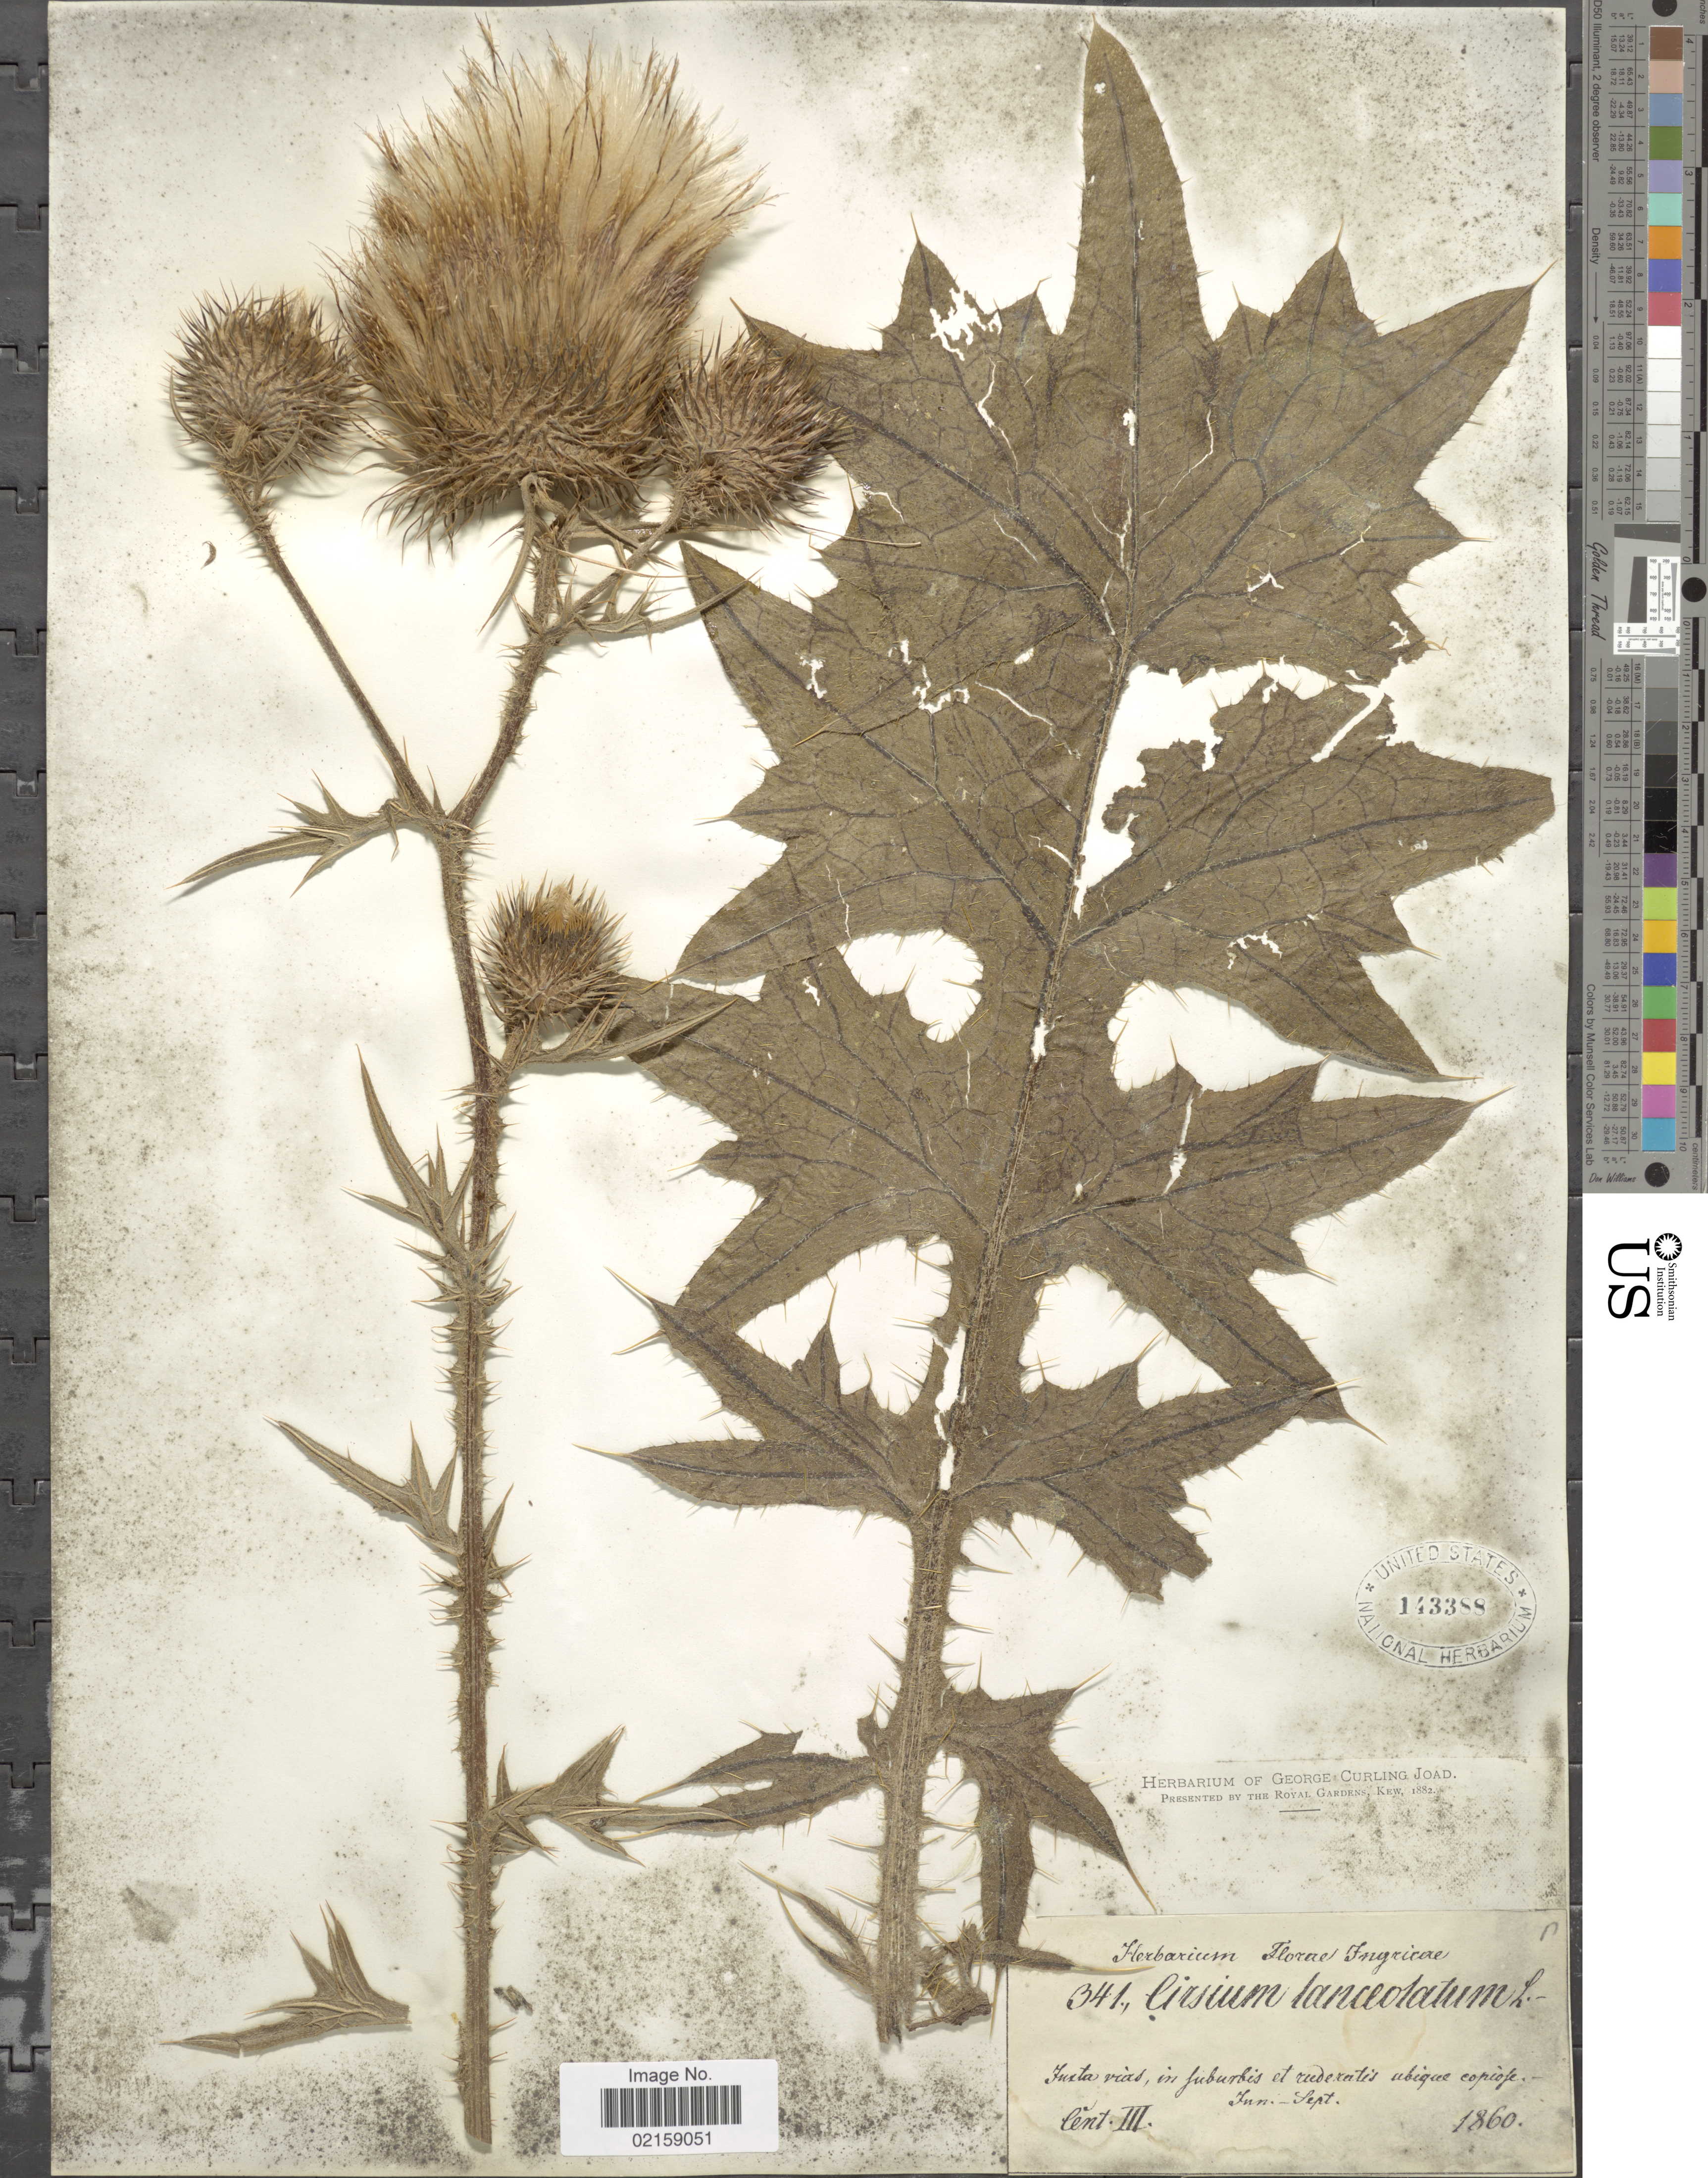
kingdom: Plantae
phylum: Tracheophyta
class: Magnoliopsida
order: Asterales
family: Asteraceae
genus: Cirsium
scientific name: Cirsium vulgare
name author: (Savi) Ten.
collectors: Herbarium Florae Ingricae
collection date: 1860-06/1860-09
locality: Juxta vias, in fuburbis et ruderatis abiaue copiope. [interpreted]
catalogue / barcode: US 143388